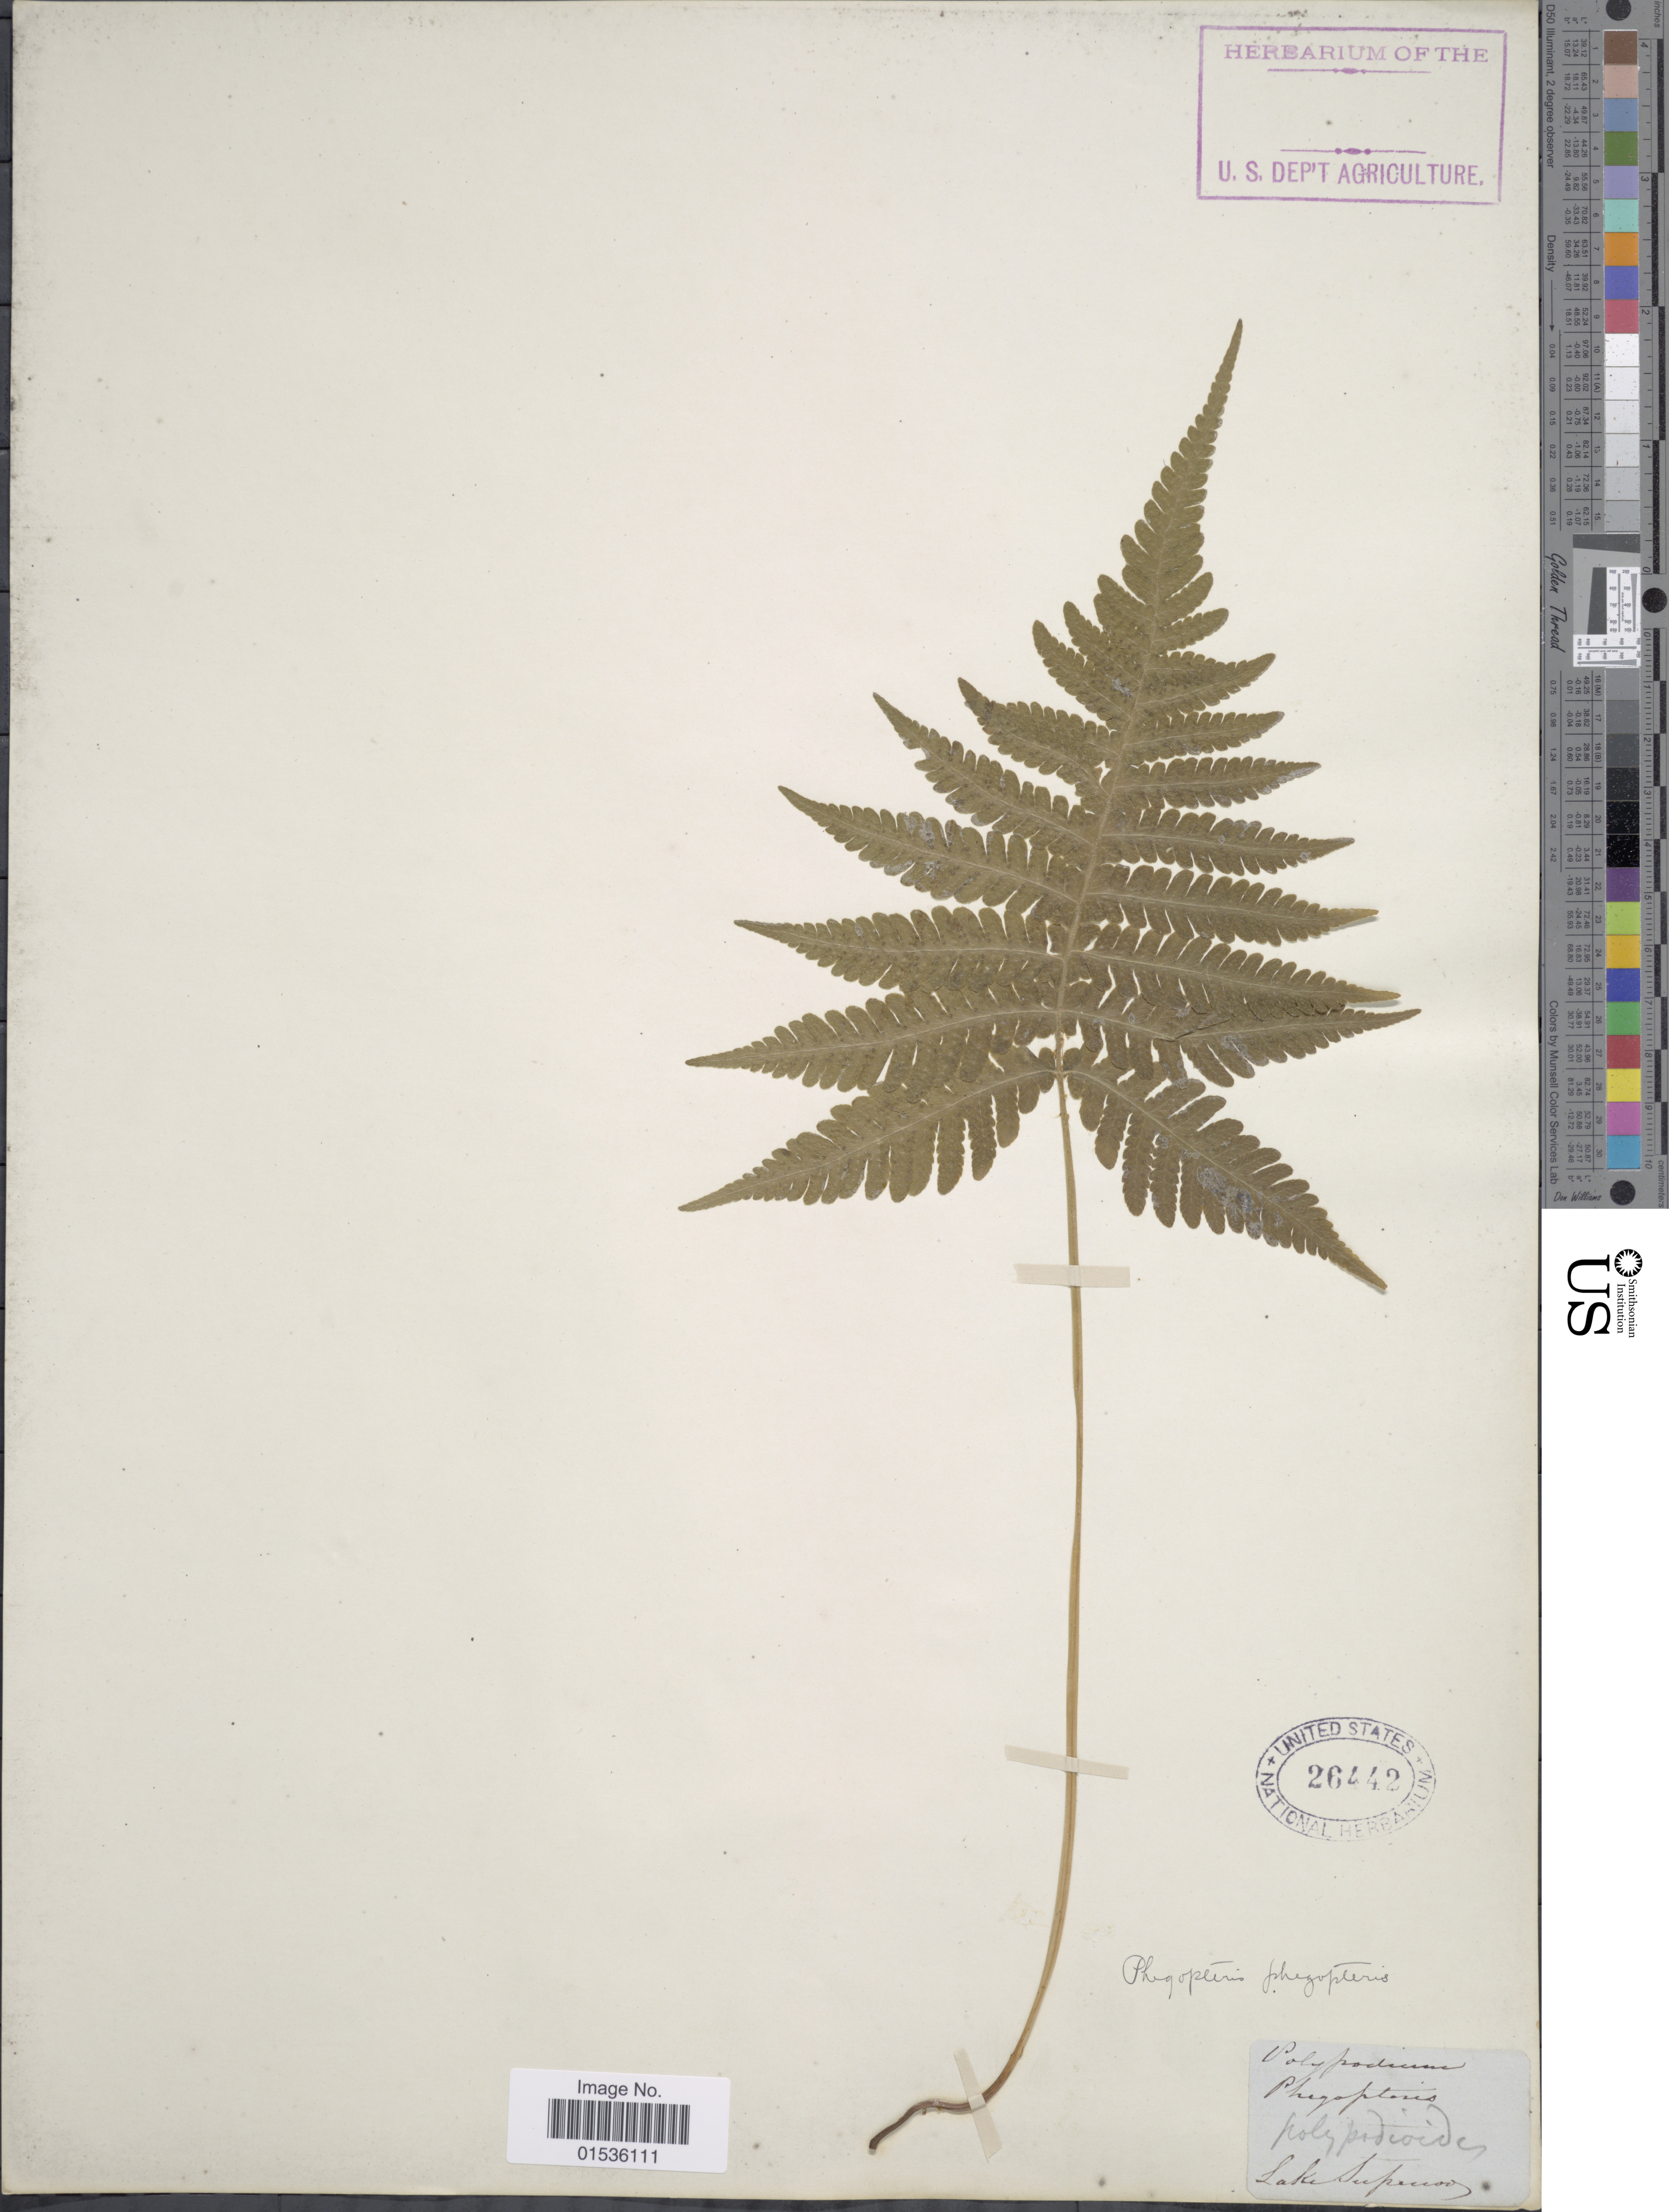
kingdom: Plantae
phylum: Tracheophyta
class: Polypodiopsida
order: Polypodiales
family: Thelypteridaceae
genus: Phegopteris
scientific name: Phegopteris connectilis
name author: (Michx.) Watt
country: United States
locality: Lake Superior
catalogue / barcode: US 26442